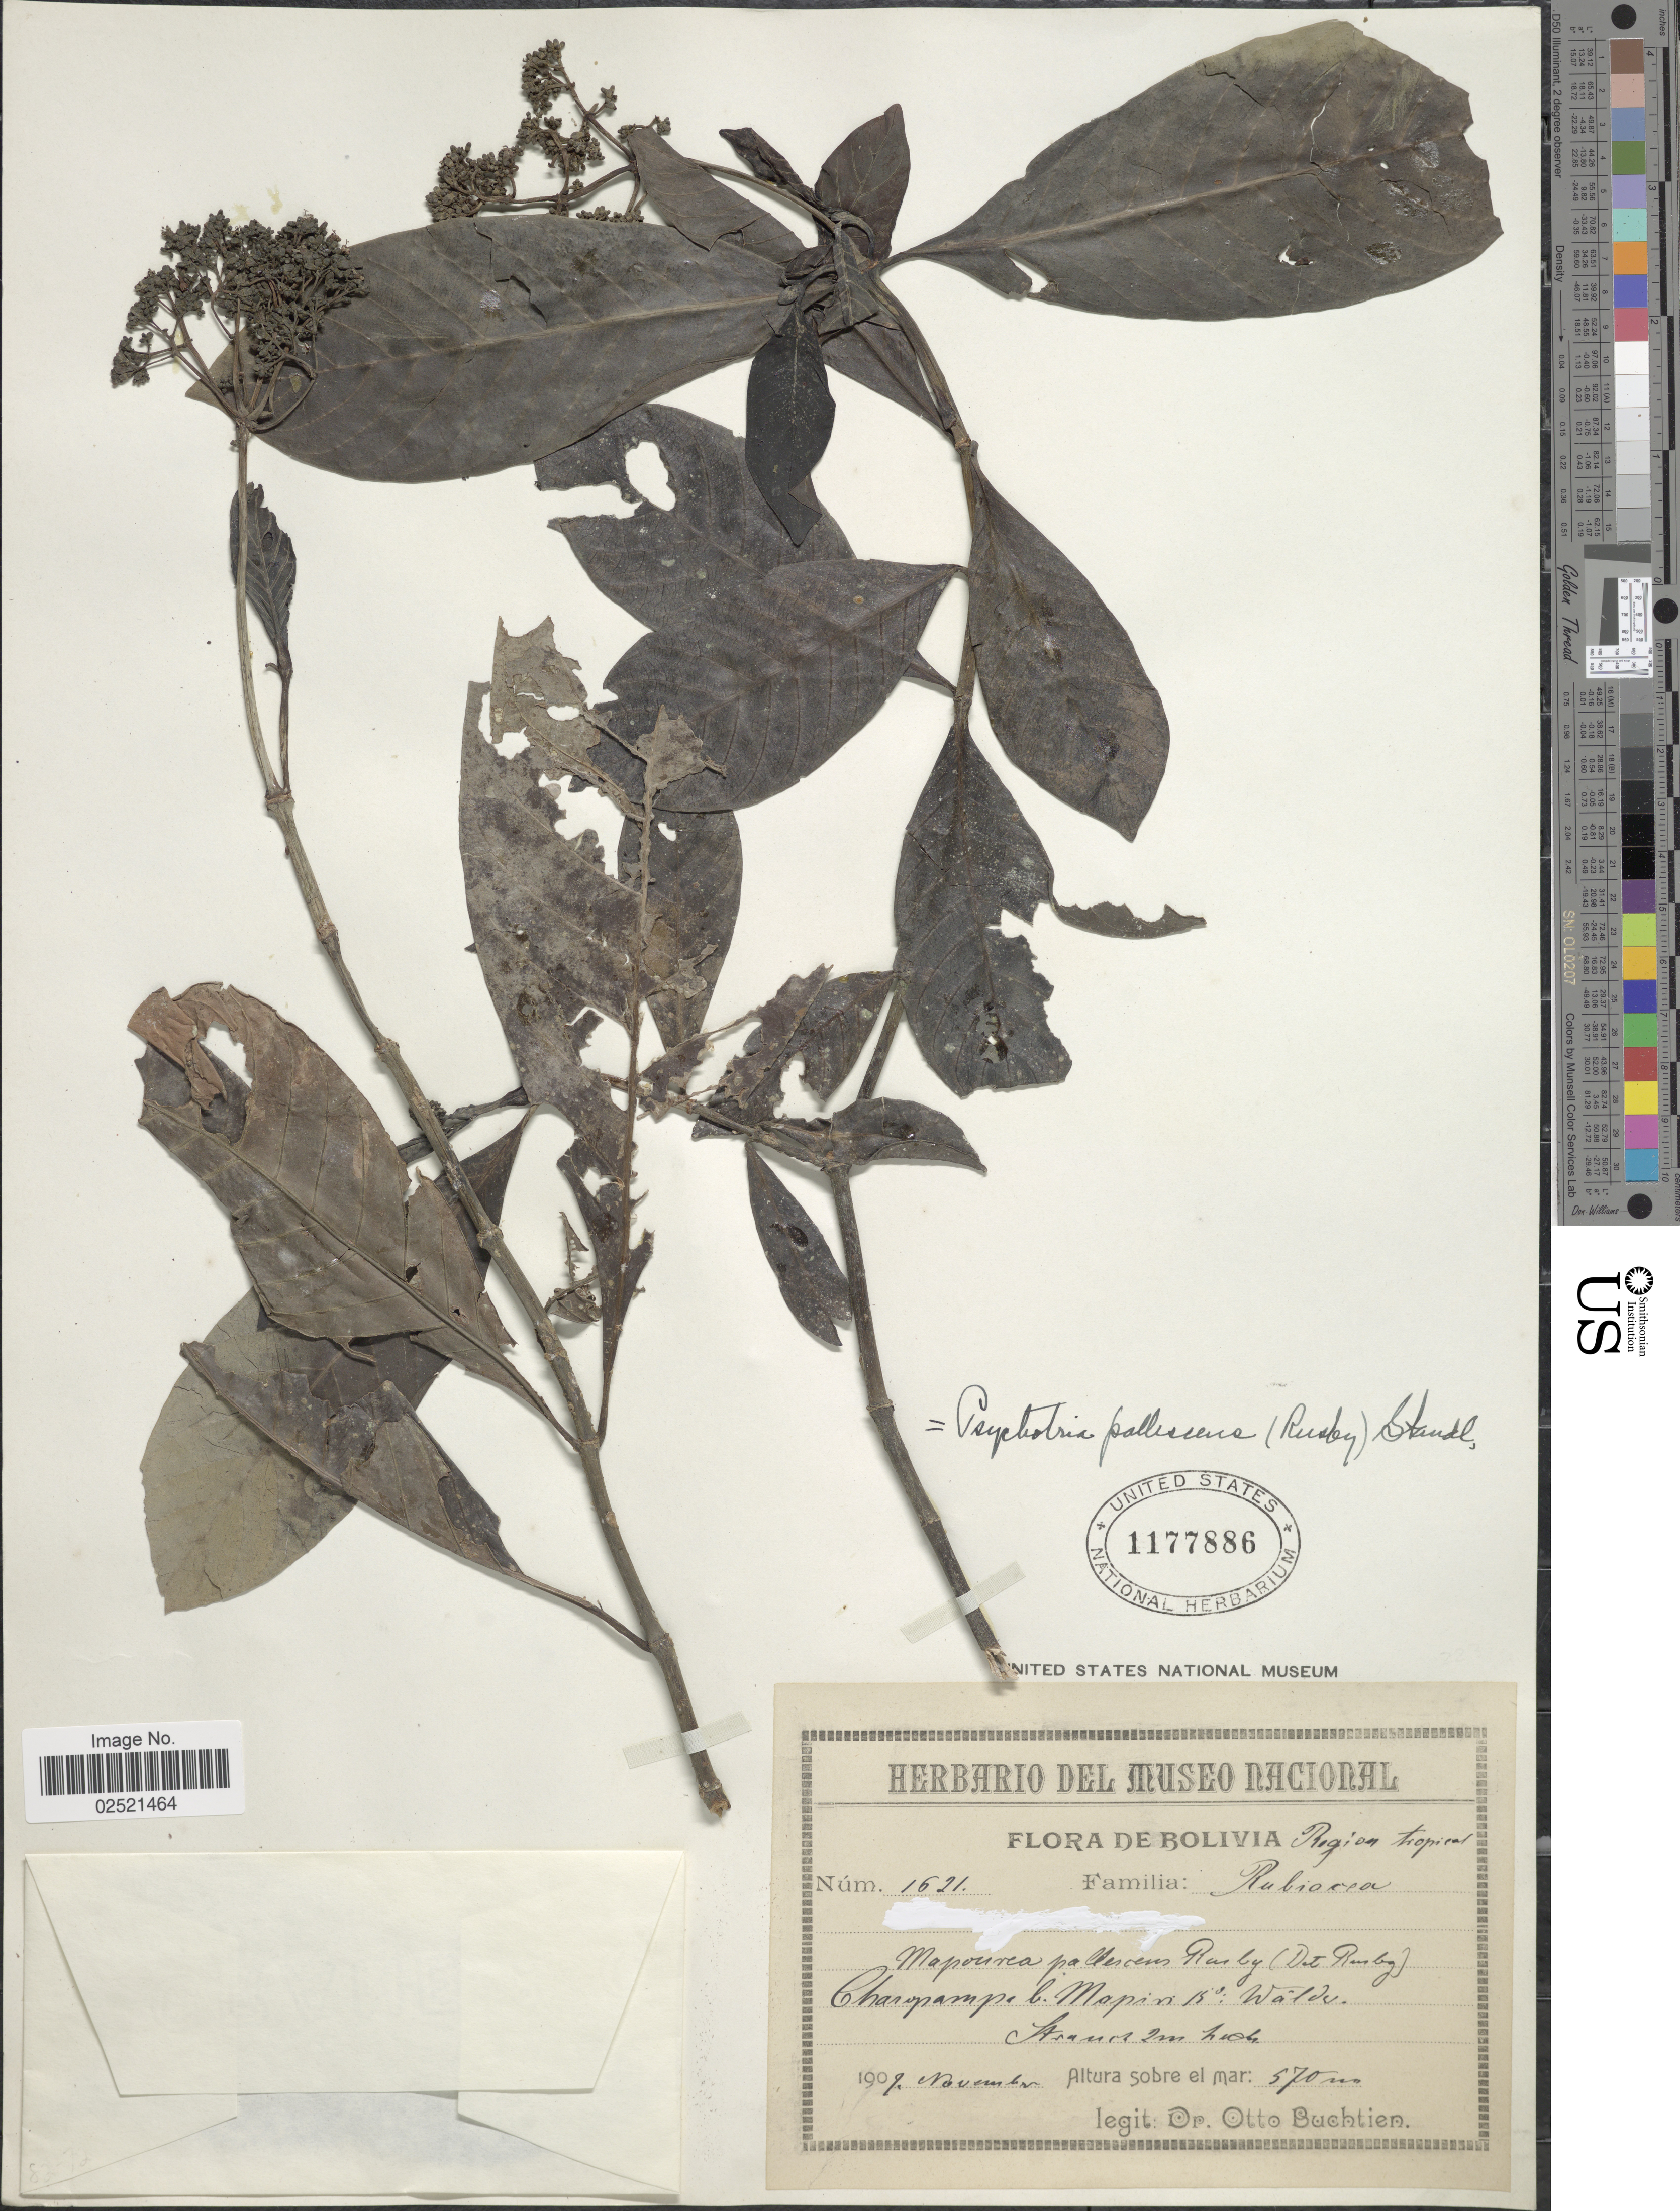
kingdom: Plantae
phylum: Tracheophyta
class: Magnoliopsida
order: Gentianales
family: Rubiaceae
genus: Psychotria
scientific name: Psychotria pallescens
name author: (Rusby) Standl.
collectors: O. Buchtien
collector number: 1521*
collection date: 1907-11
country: Bolivia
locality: Region tropical, Charopampa l. Mapiri 15°s. Br.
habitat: Wälder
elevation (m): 570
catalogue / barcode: US 1177886